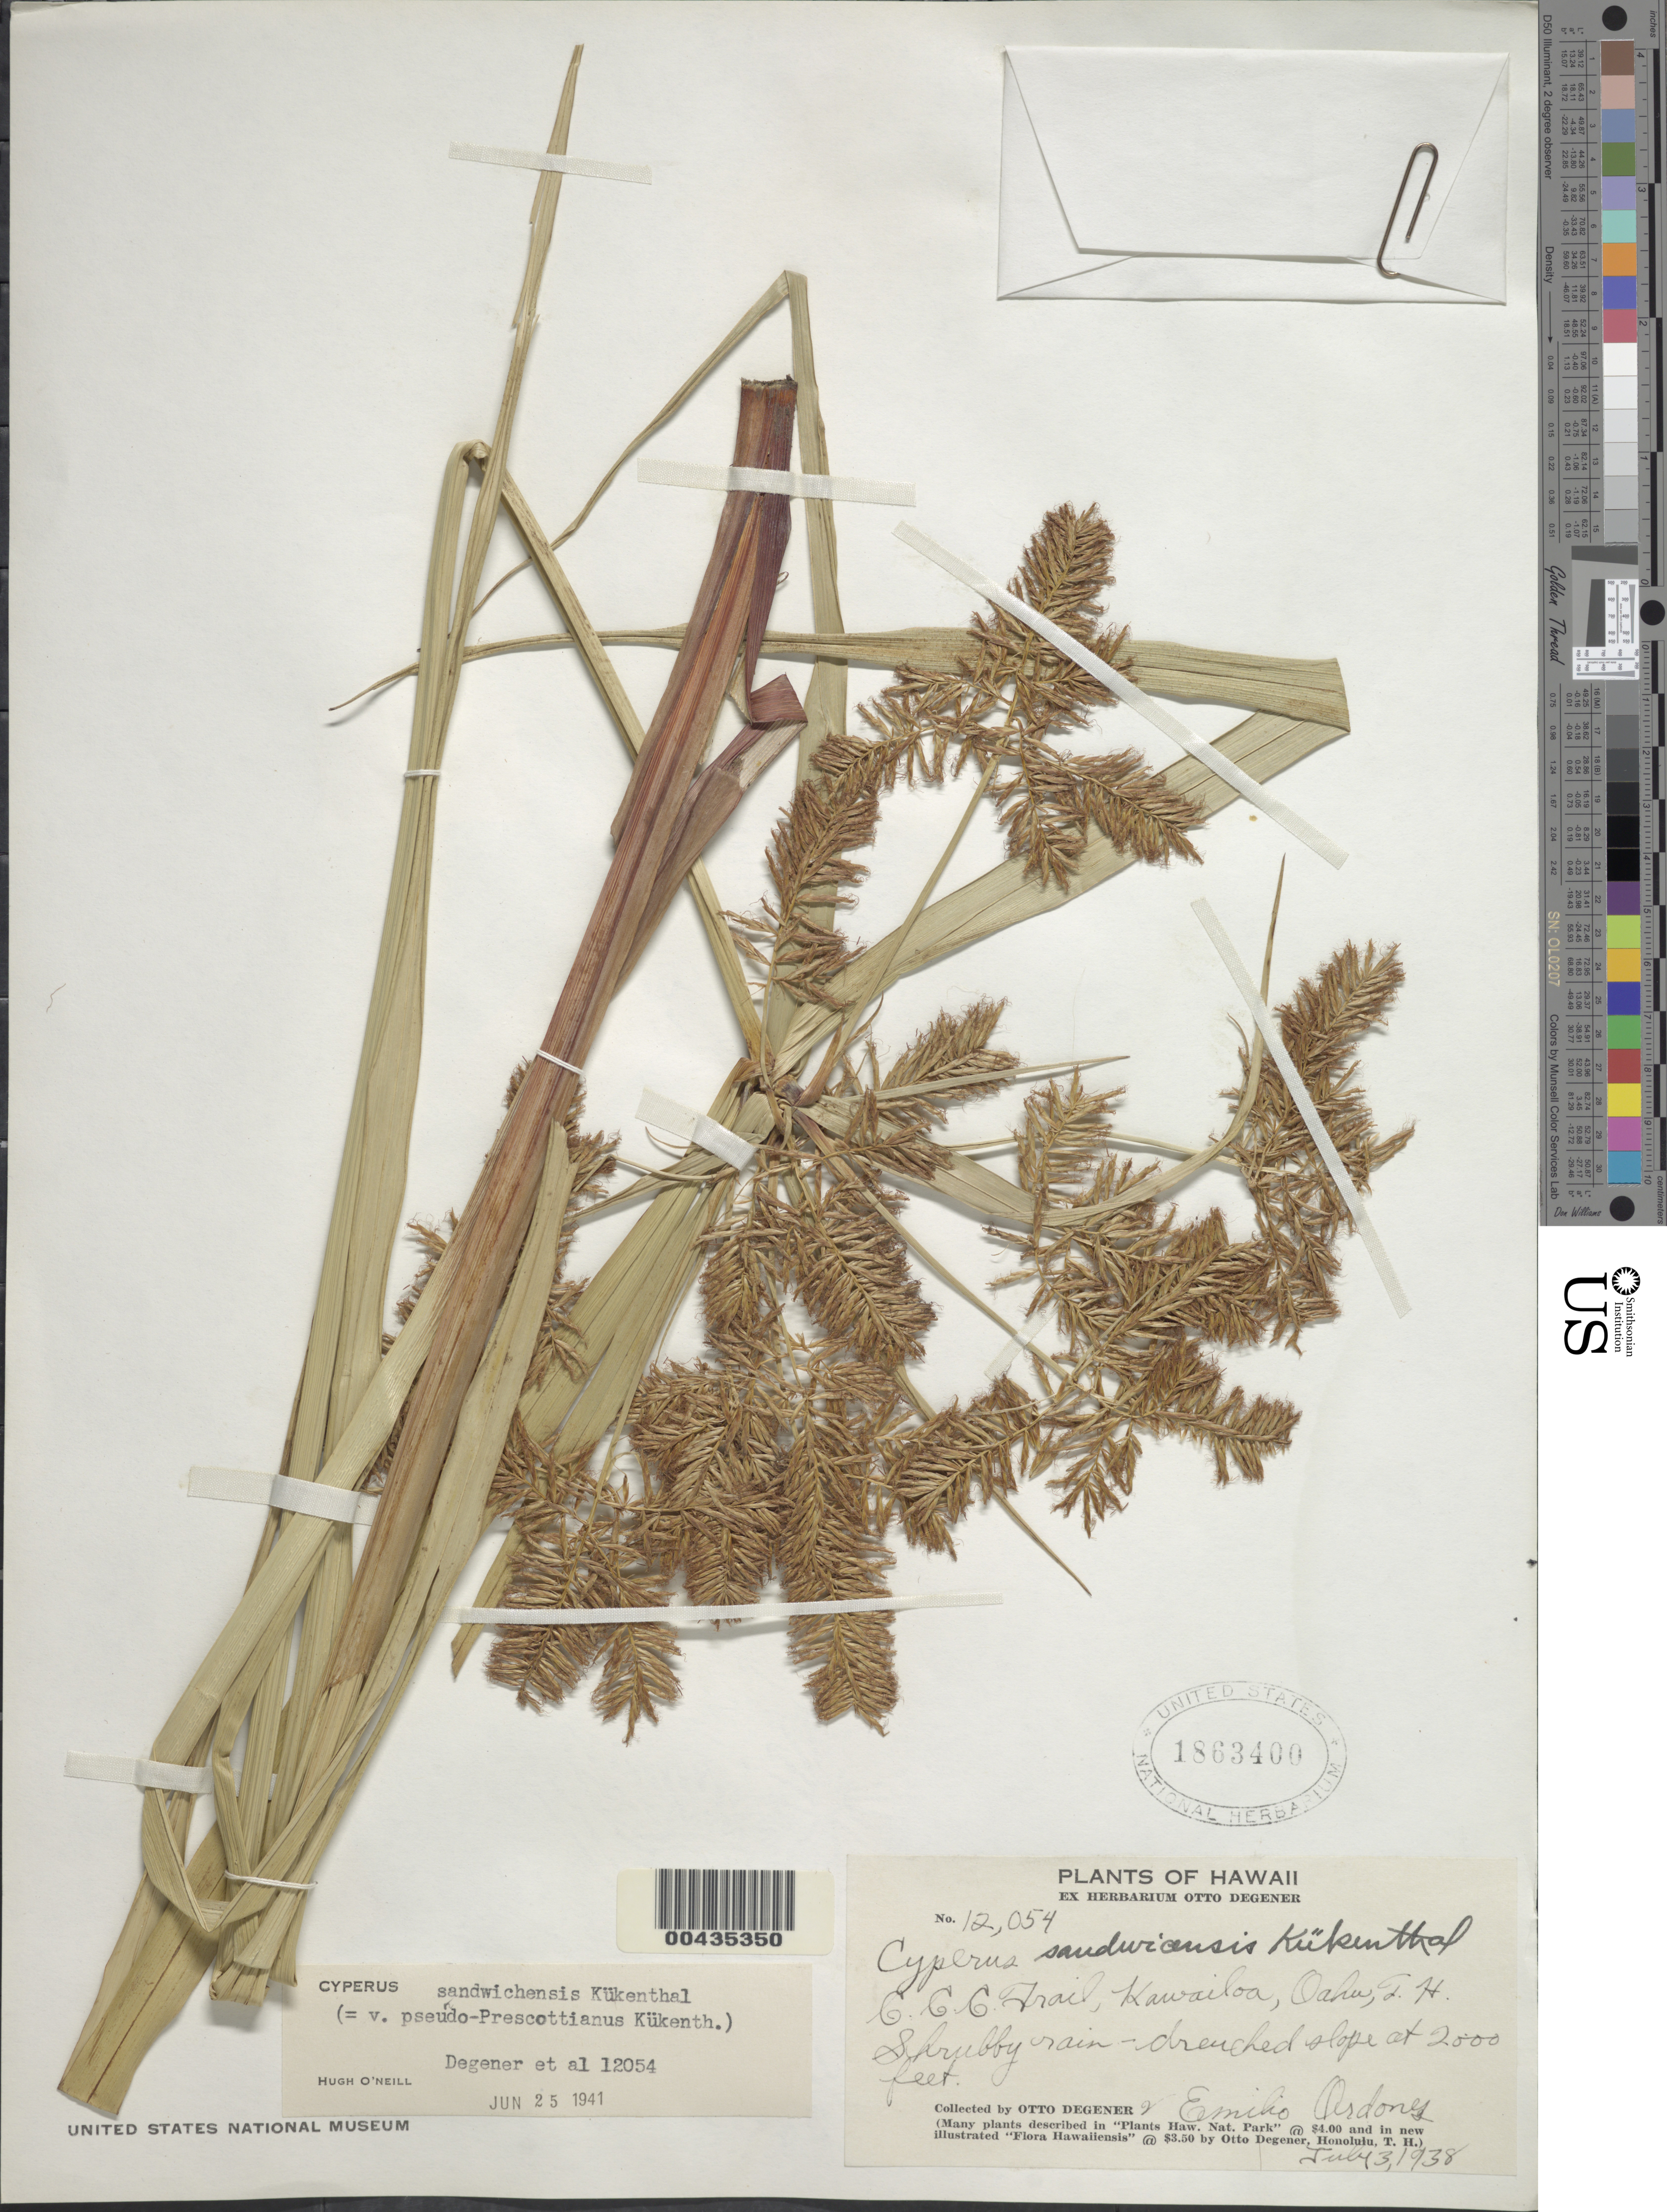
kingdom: Plantae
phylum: Tracheophyta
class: Liliopsida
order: Poales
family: Cyperaceae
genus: Cyperus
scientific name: Cyperus sandwicensis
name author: Kük.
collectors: O. Degener & E. Ordonez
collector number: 12054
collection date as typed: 3 Jul 1938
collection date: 1938-07-03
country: United States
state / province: Hawaii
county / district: Honolulu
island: Oahu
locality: C.C.C. Trail, Kawailoa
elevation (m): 610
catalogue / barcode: US 1863400